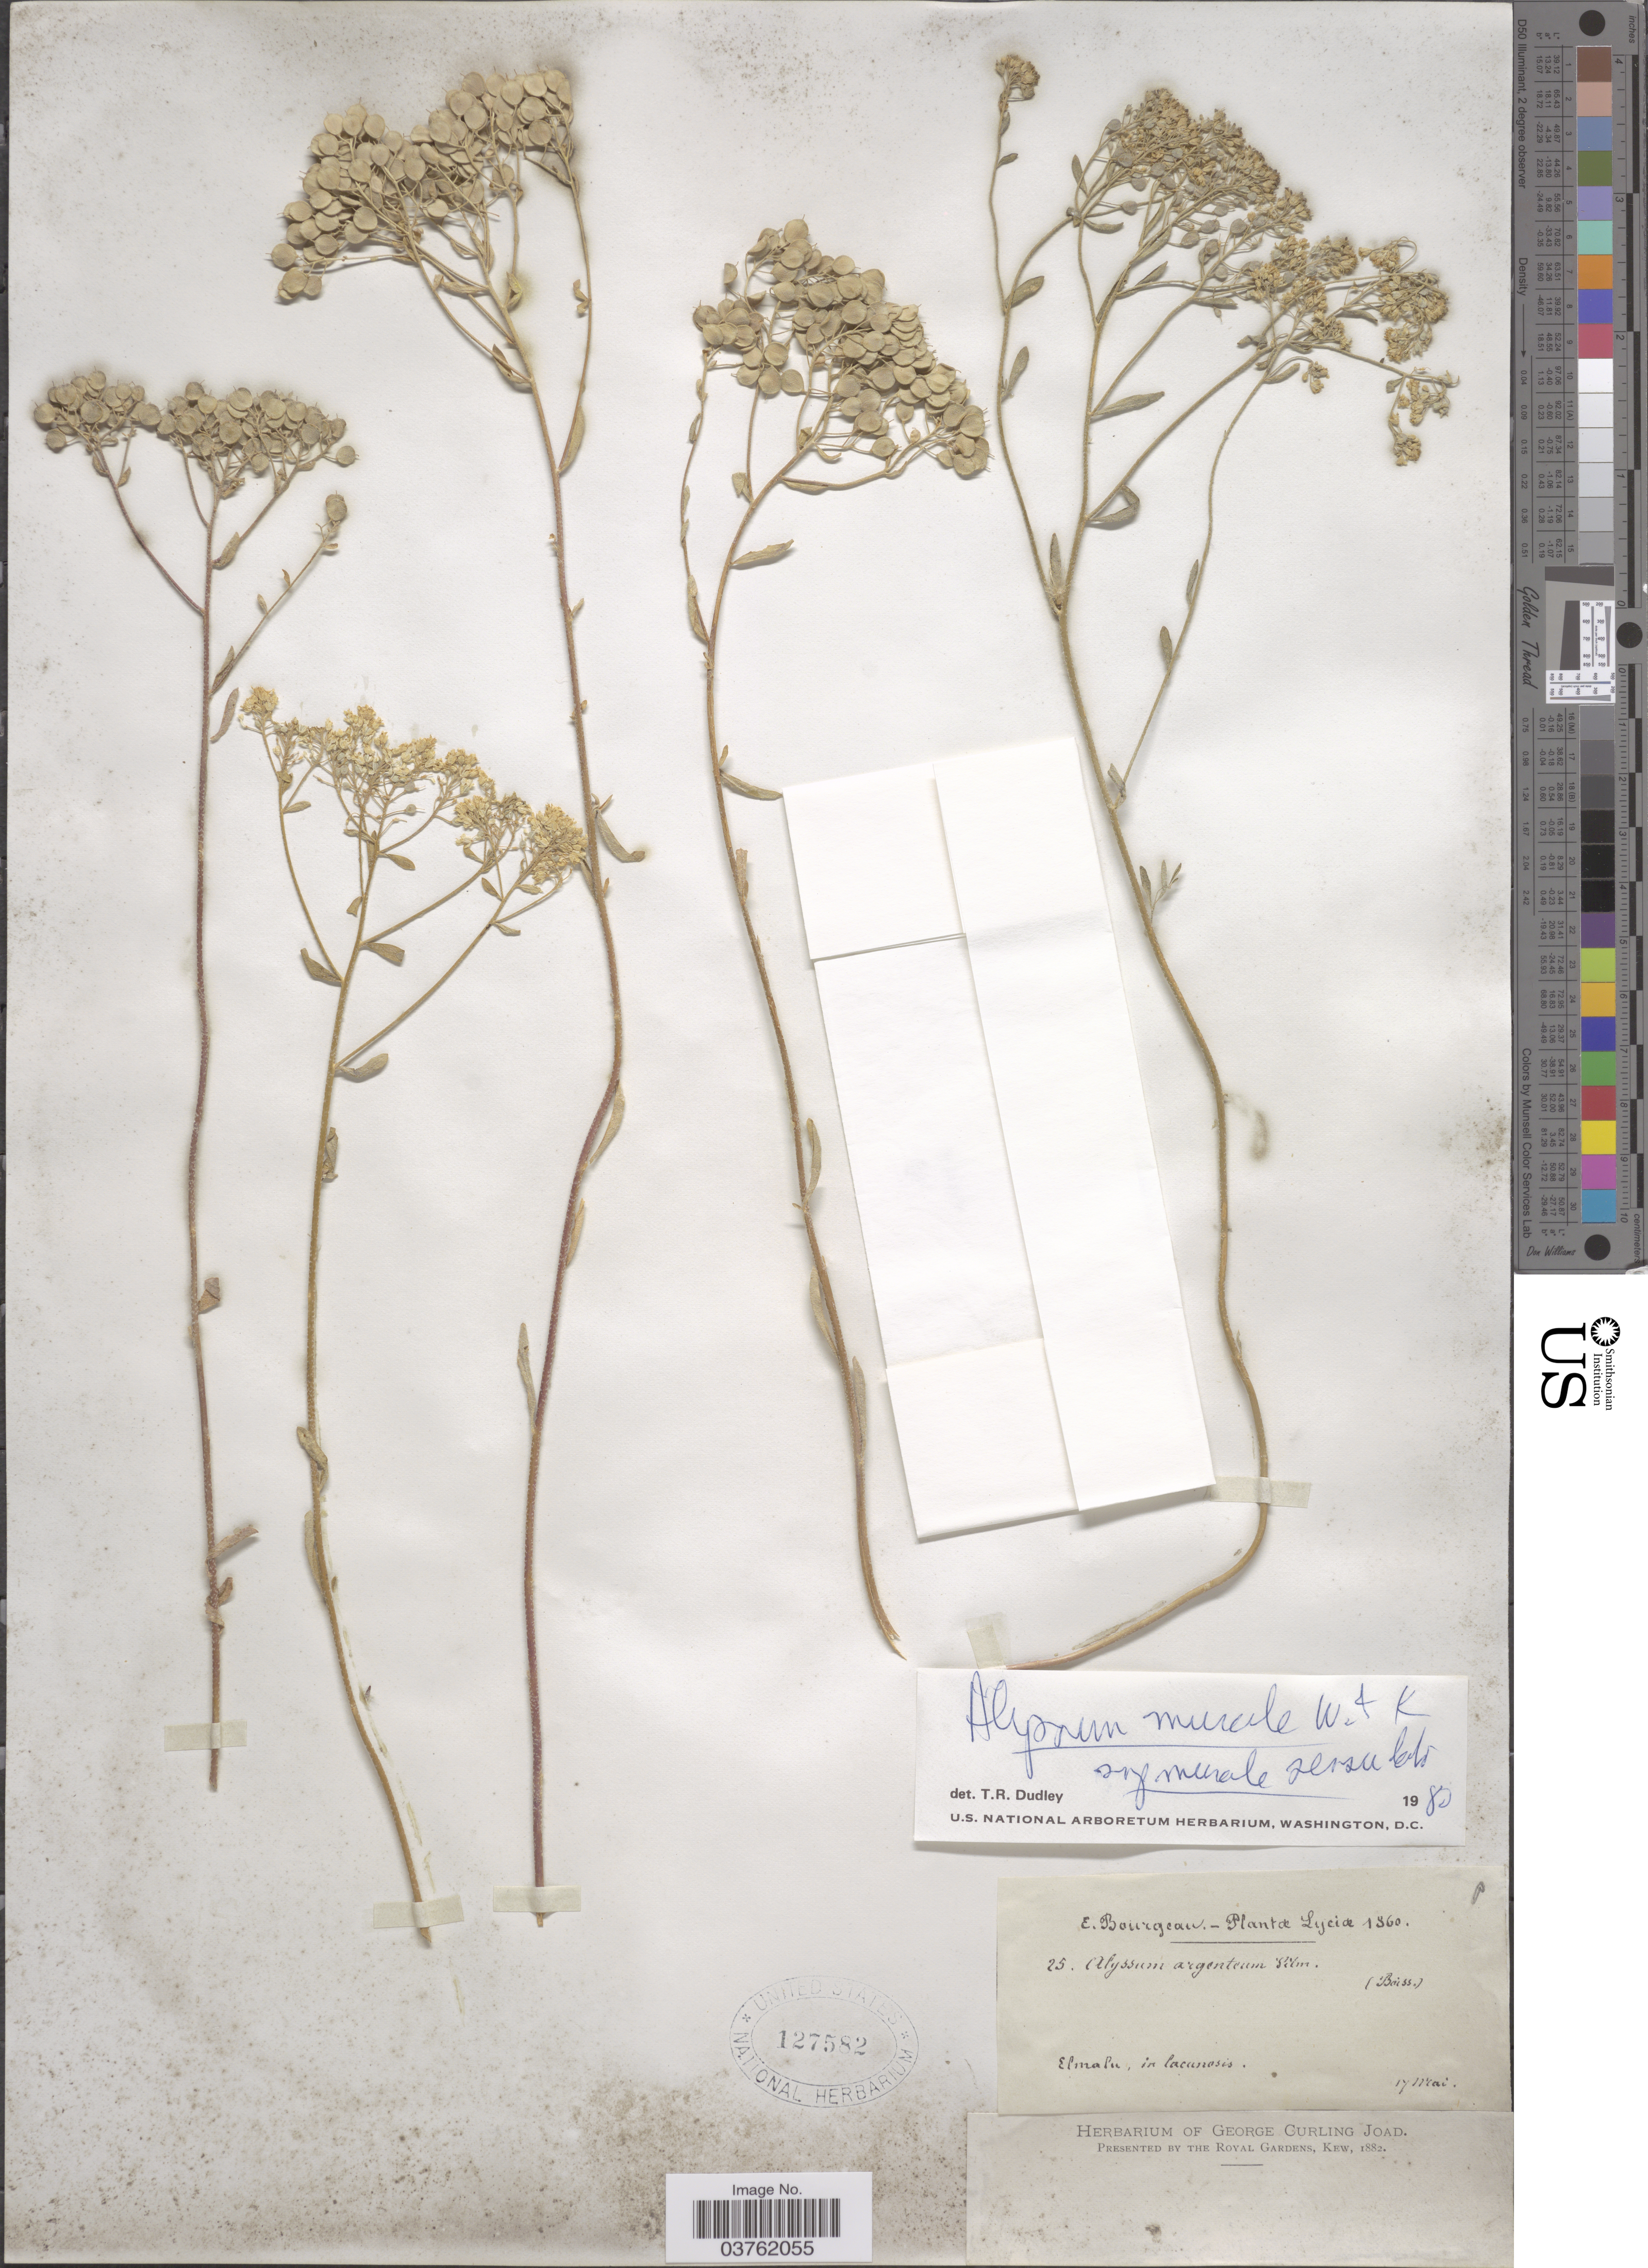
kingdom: Plantae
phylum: Tracheophyta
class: Magnoliopsida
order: Brassicales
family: Brassicaceae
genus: Alyssum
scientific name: Alyssum murale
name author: Waldst. & Kit.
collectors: E. Bourgeau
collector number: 25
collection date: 1860-05-17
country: Turkey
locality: Lyciæ. Elmalu.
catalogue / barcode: US 127582